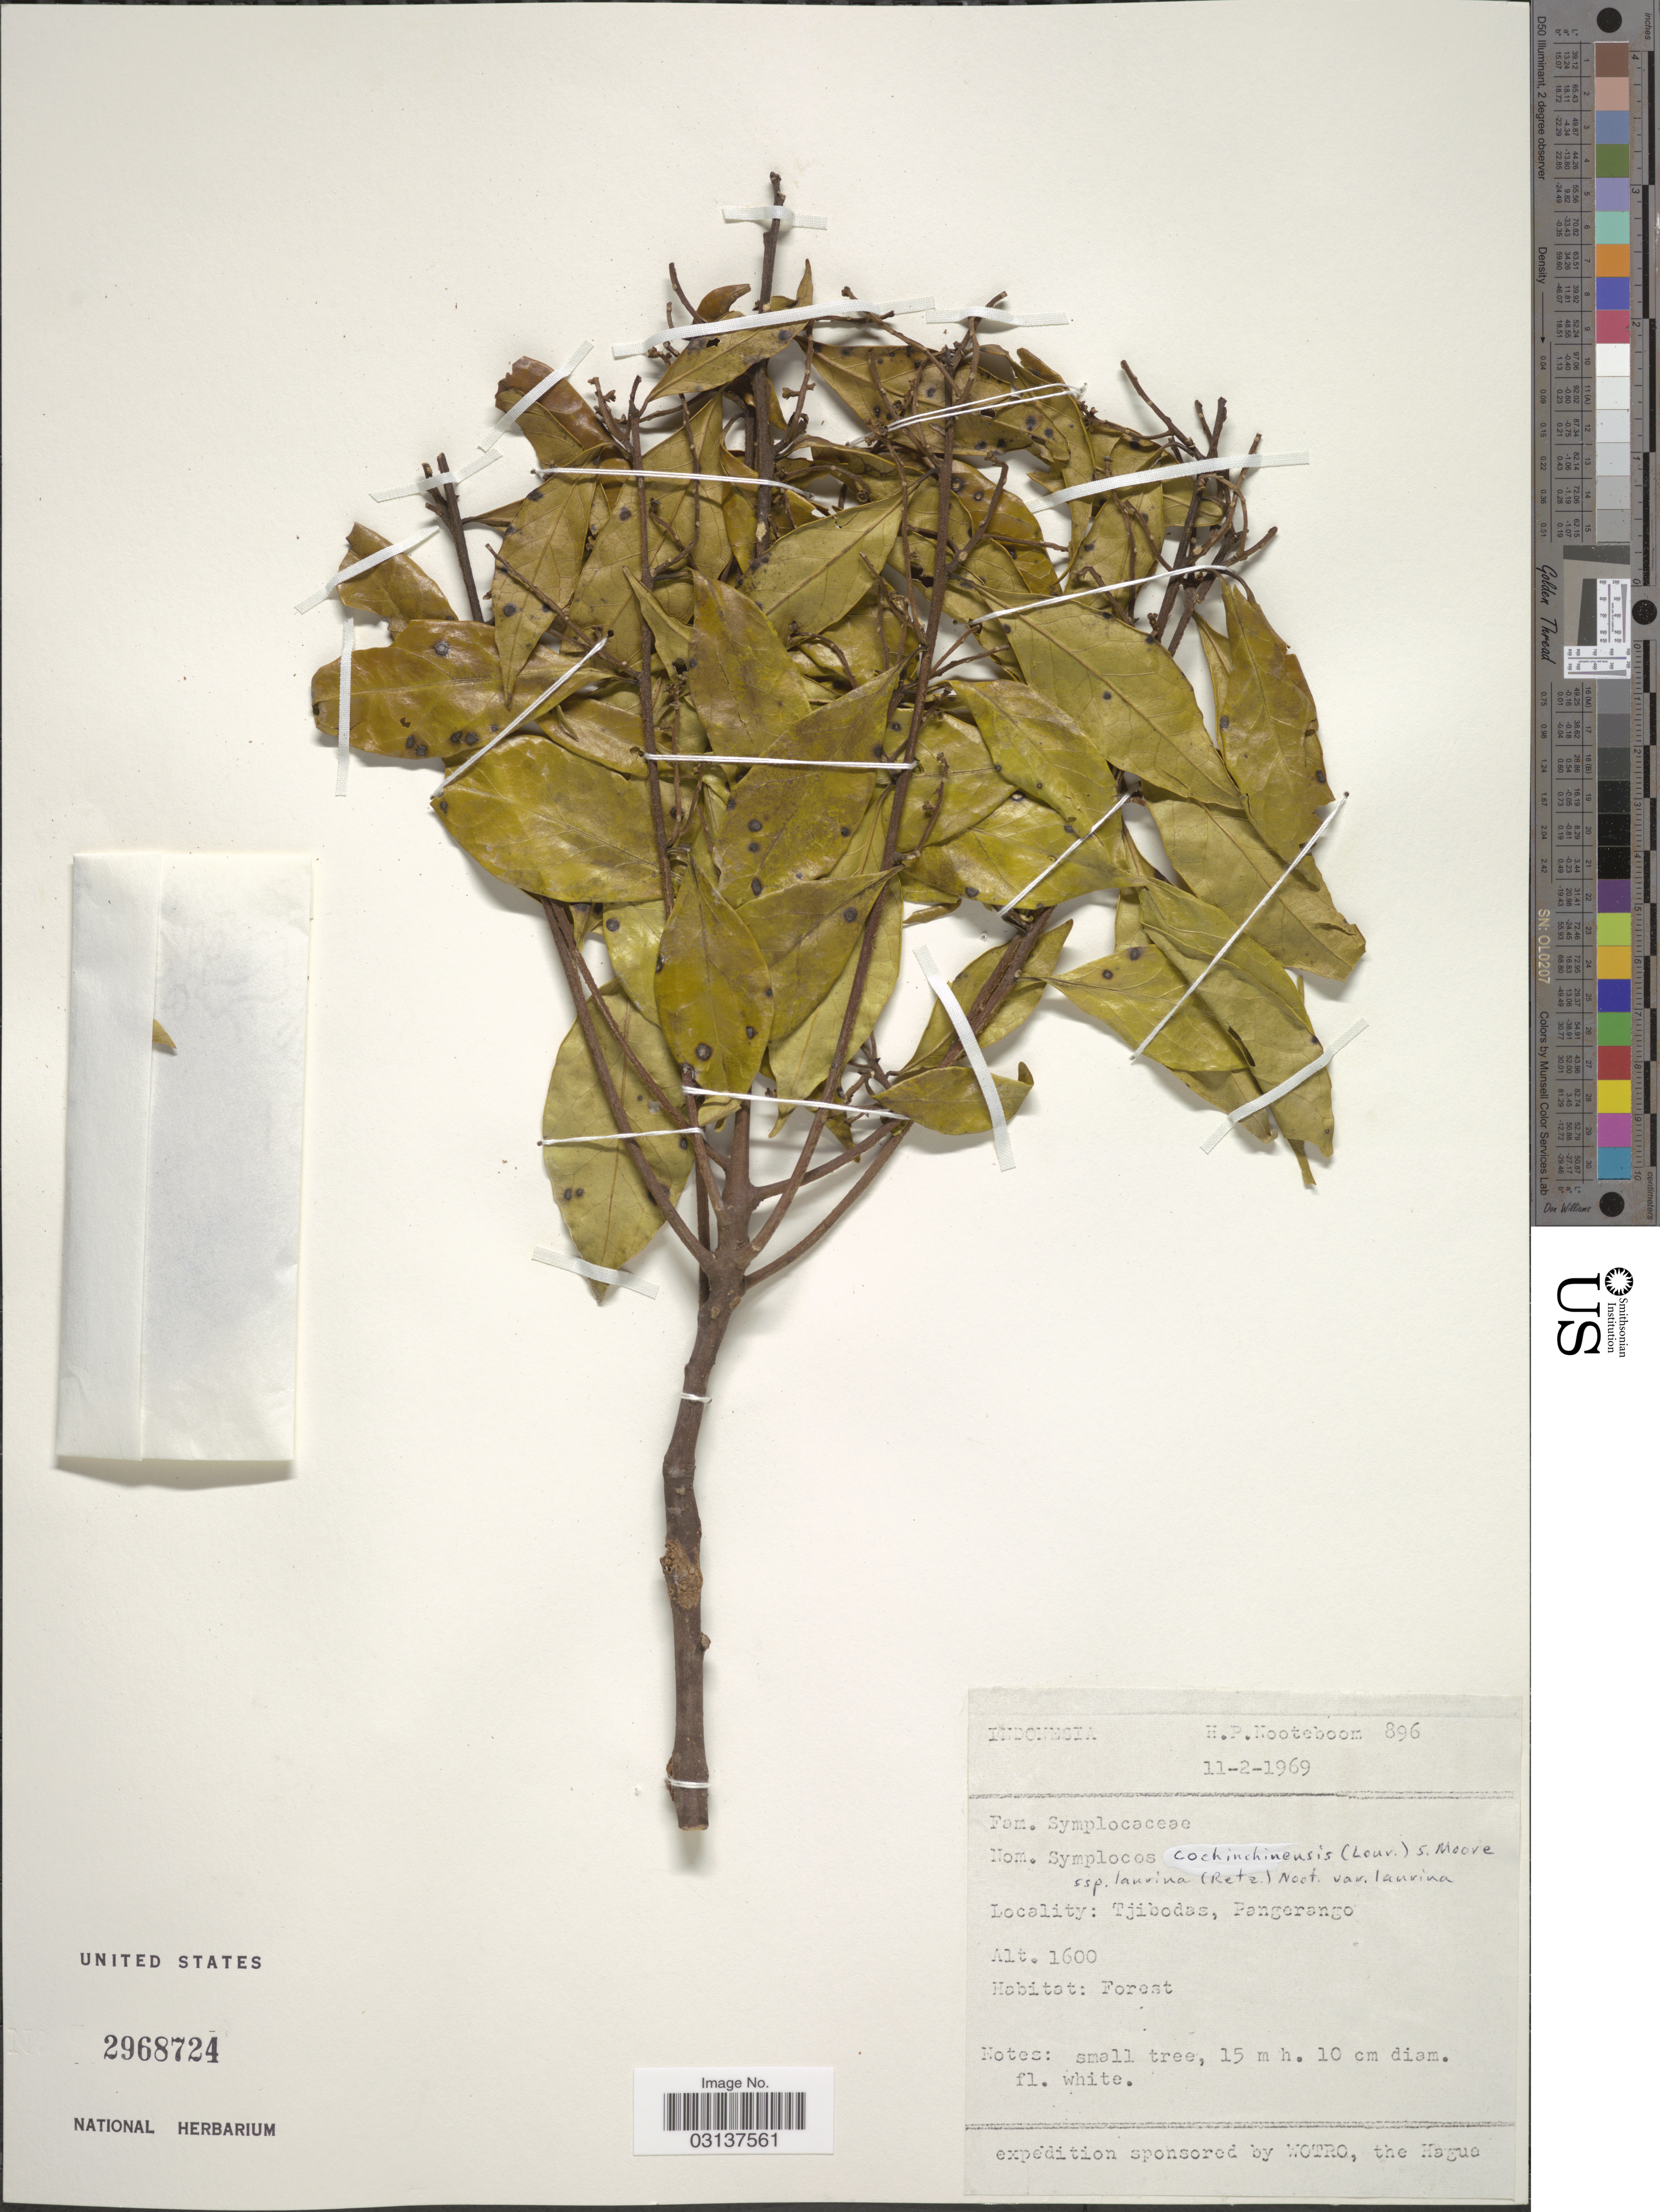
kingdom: Plantae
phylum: Tracheophyta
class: Magnoliopsida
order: Ericales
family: Symplocaceae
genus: Symplocos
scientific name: Symplocos cochinchinensis subsp. laurina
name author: (Retz.) Noot.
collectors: H. P. Nooteboom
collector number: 896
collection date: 1969-02-11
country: Indonesia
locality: Tjibodas, Pangerango.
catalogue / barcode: US 2968724